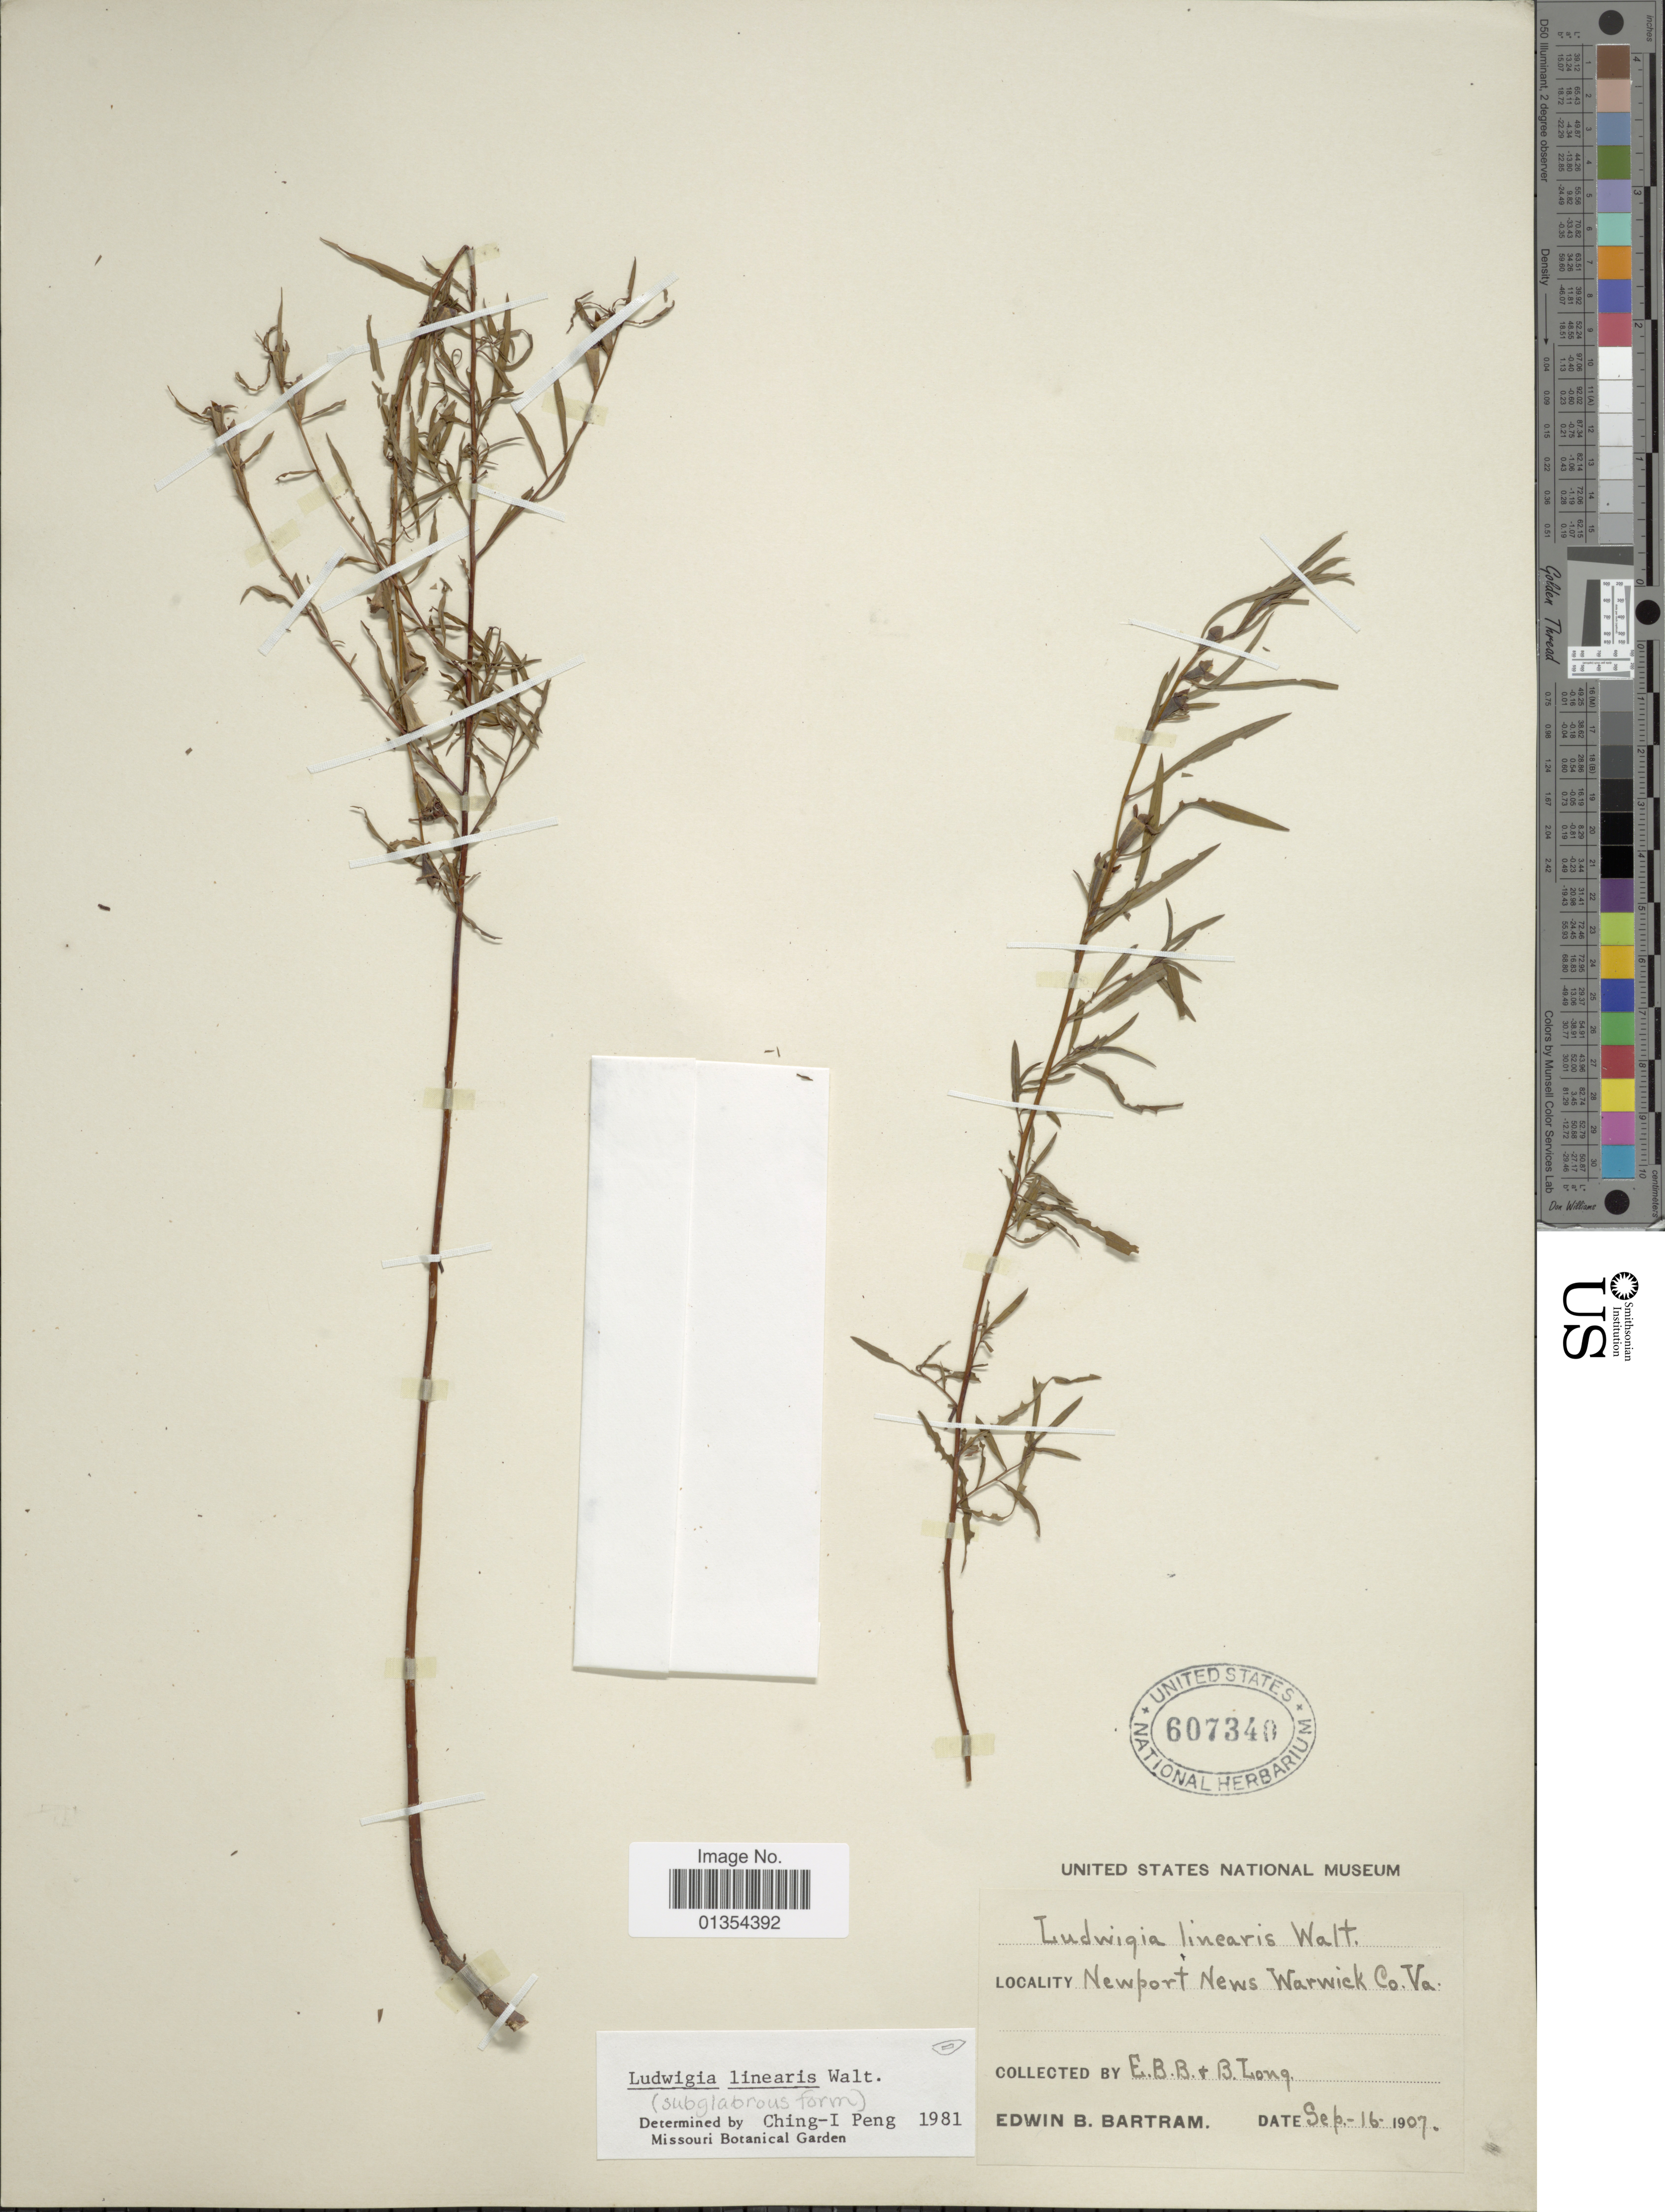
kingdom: Plantae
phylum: Tracheophyta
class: Magnoliopsida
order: Myrtales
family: Onagraceae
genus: Ludwigia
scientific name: Ludwigia linearis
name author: Walter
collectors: E. B. Bartram & B. Long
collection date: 1907-09-16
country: United States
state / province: Virginia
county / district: City of Newport News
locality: Newport News Warwick Co. Va.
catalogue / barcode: US 607340